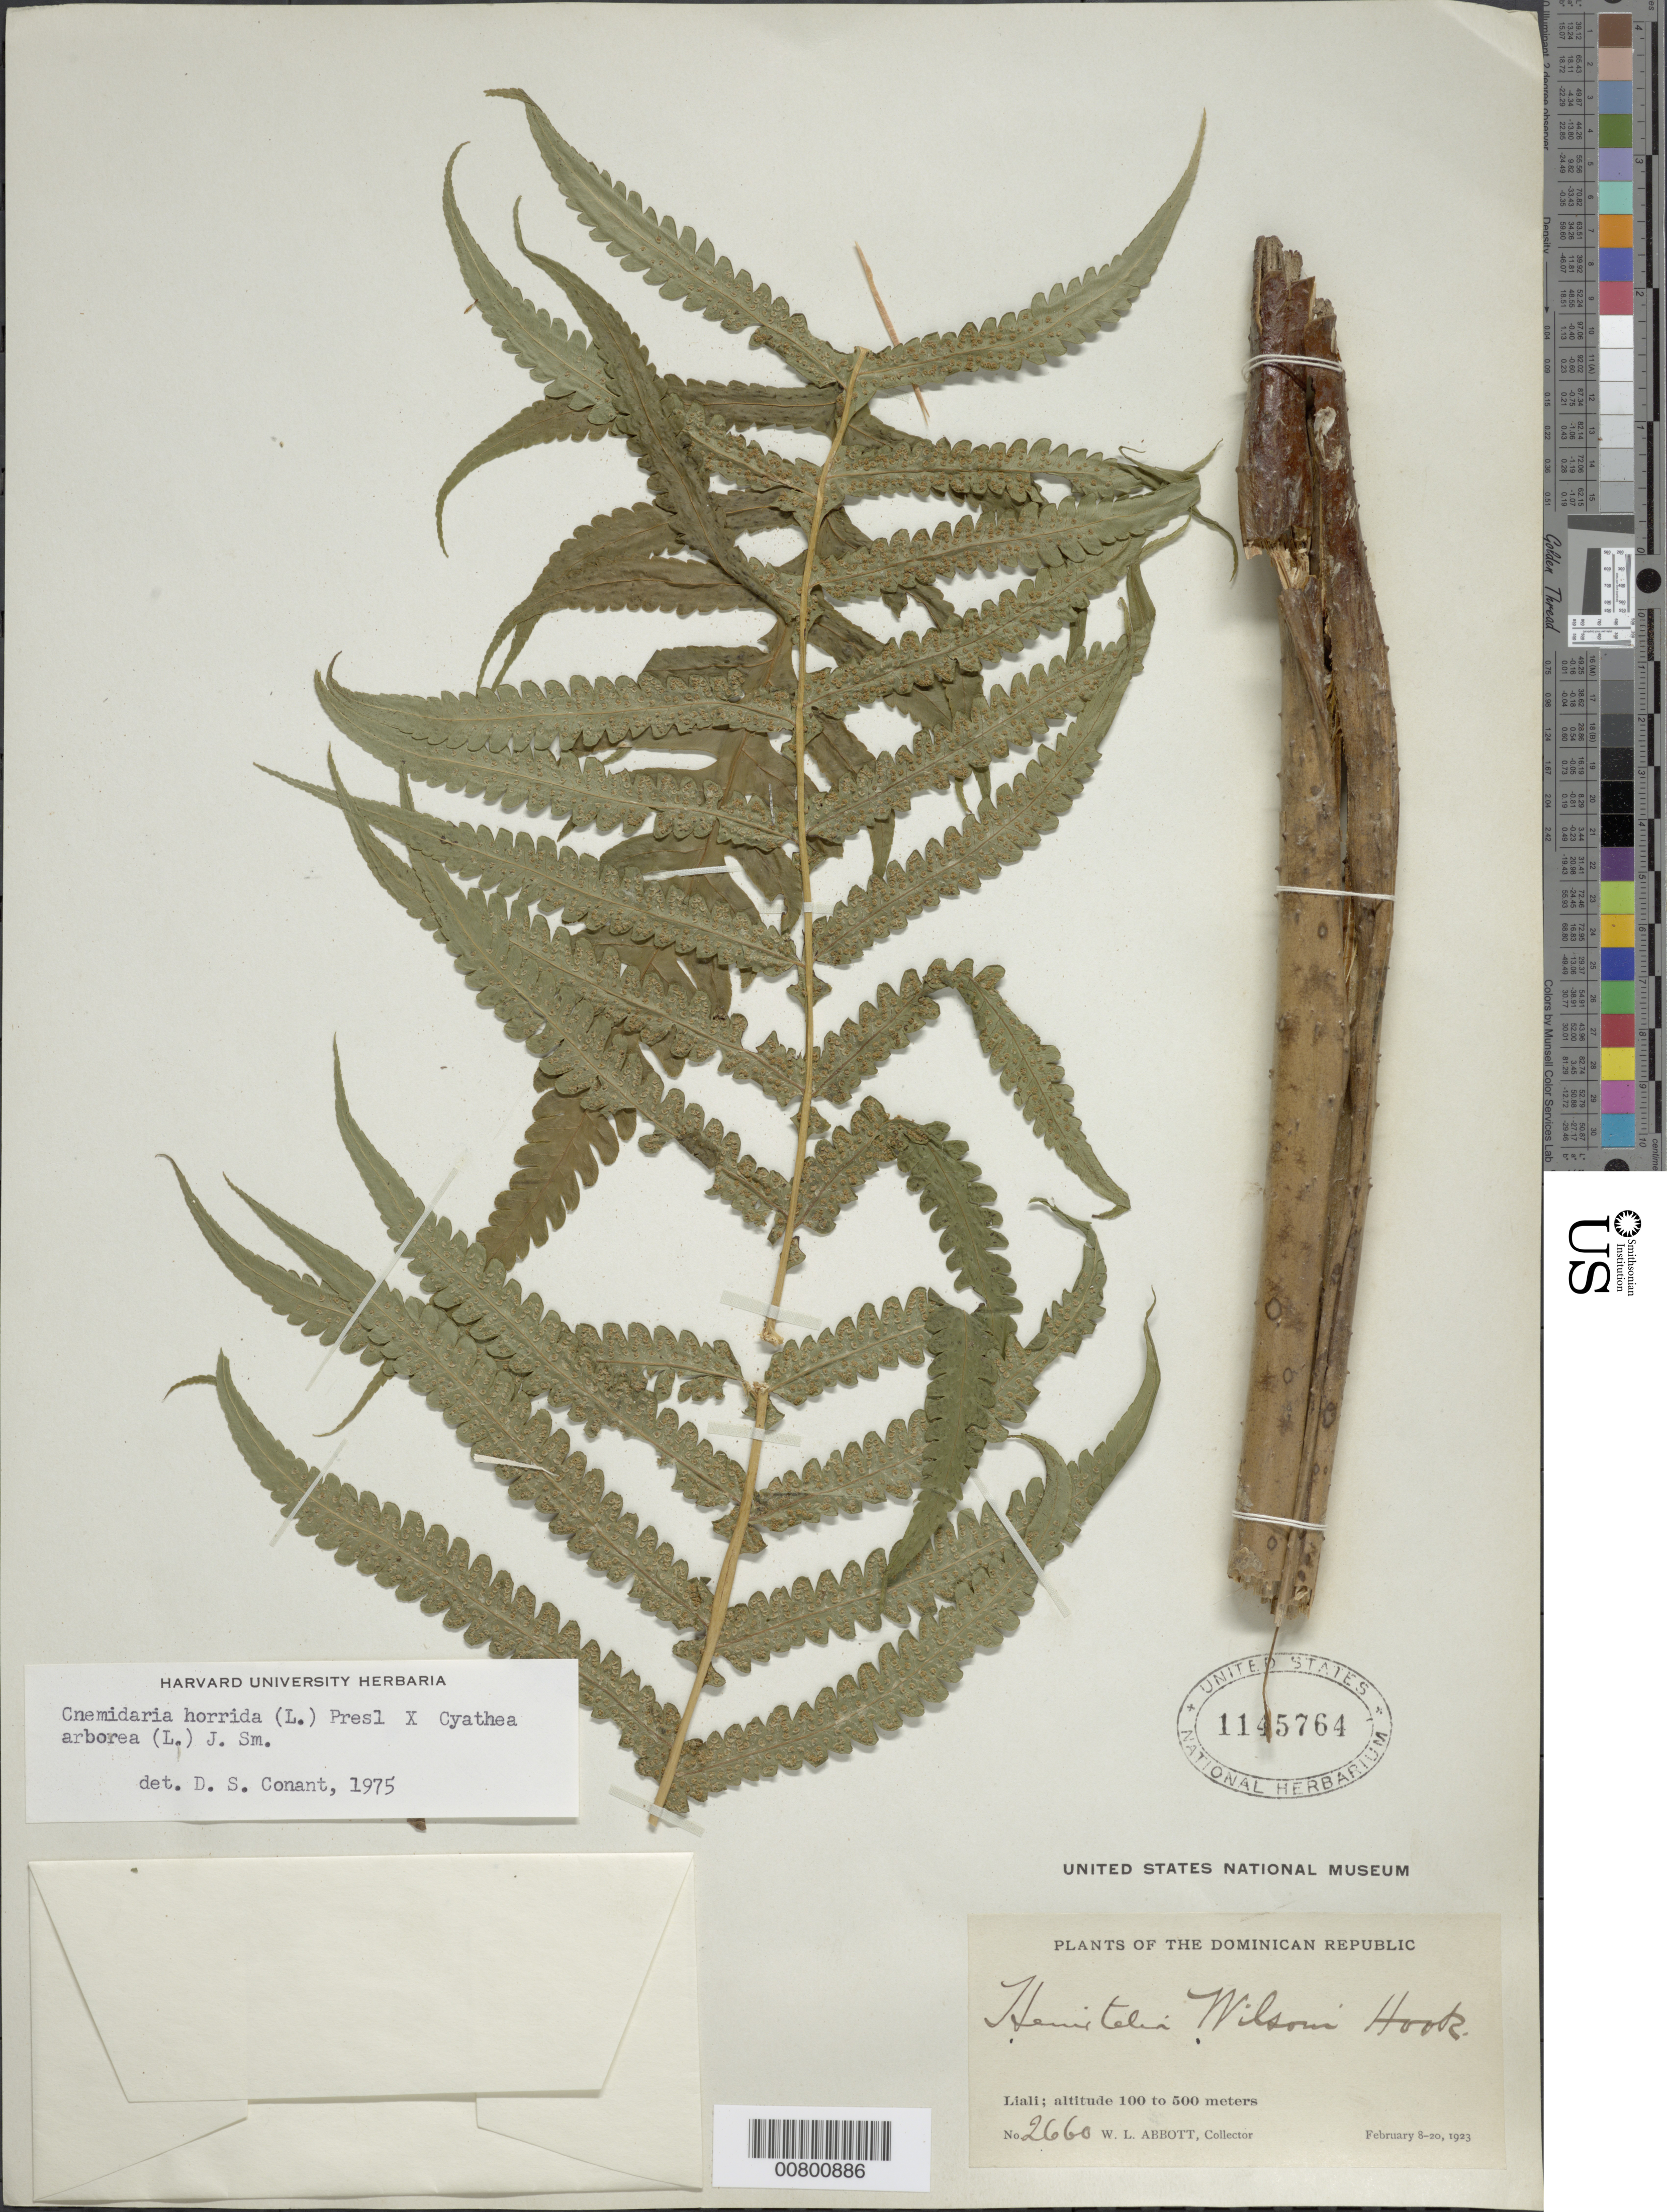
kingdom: Plantae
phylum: Tracheophyta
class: Polypodiopsida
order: Cyatheales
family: Cyatheaceae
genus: Cyathea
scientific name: Cyathea arborea x C. horrida (L.) Sm.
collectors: W. L. Abbott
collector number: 2660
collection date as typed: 08 Feb 1923 to 20 Feb 1923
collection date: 1923-02-08/1923-02-20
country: Dominican Republic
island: Hispaniola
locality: Liali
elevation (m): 100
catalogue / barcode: US 1145764